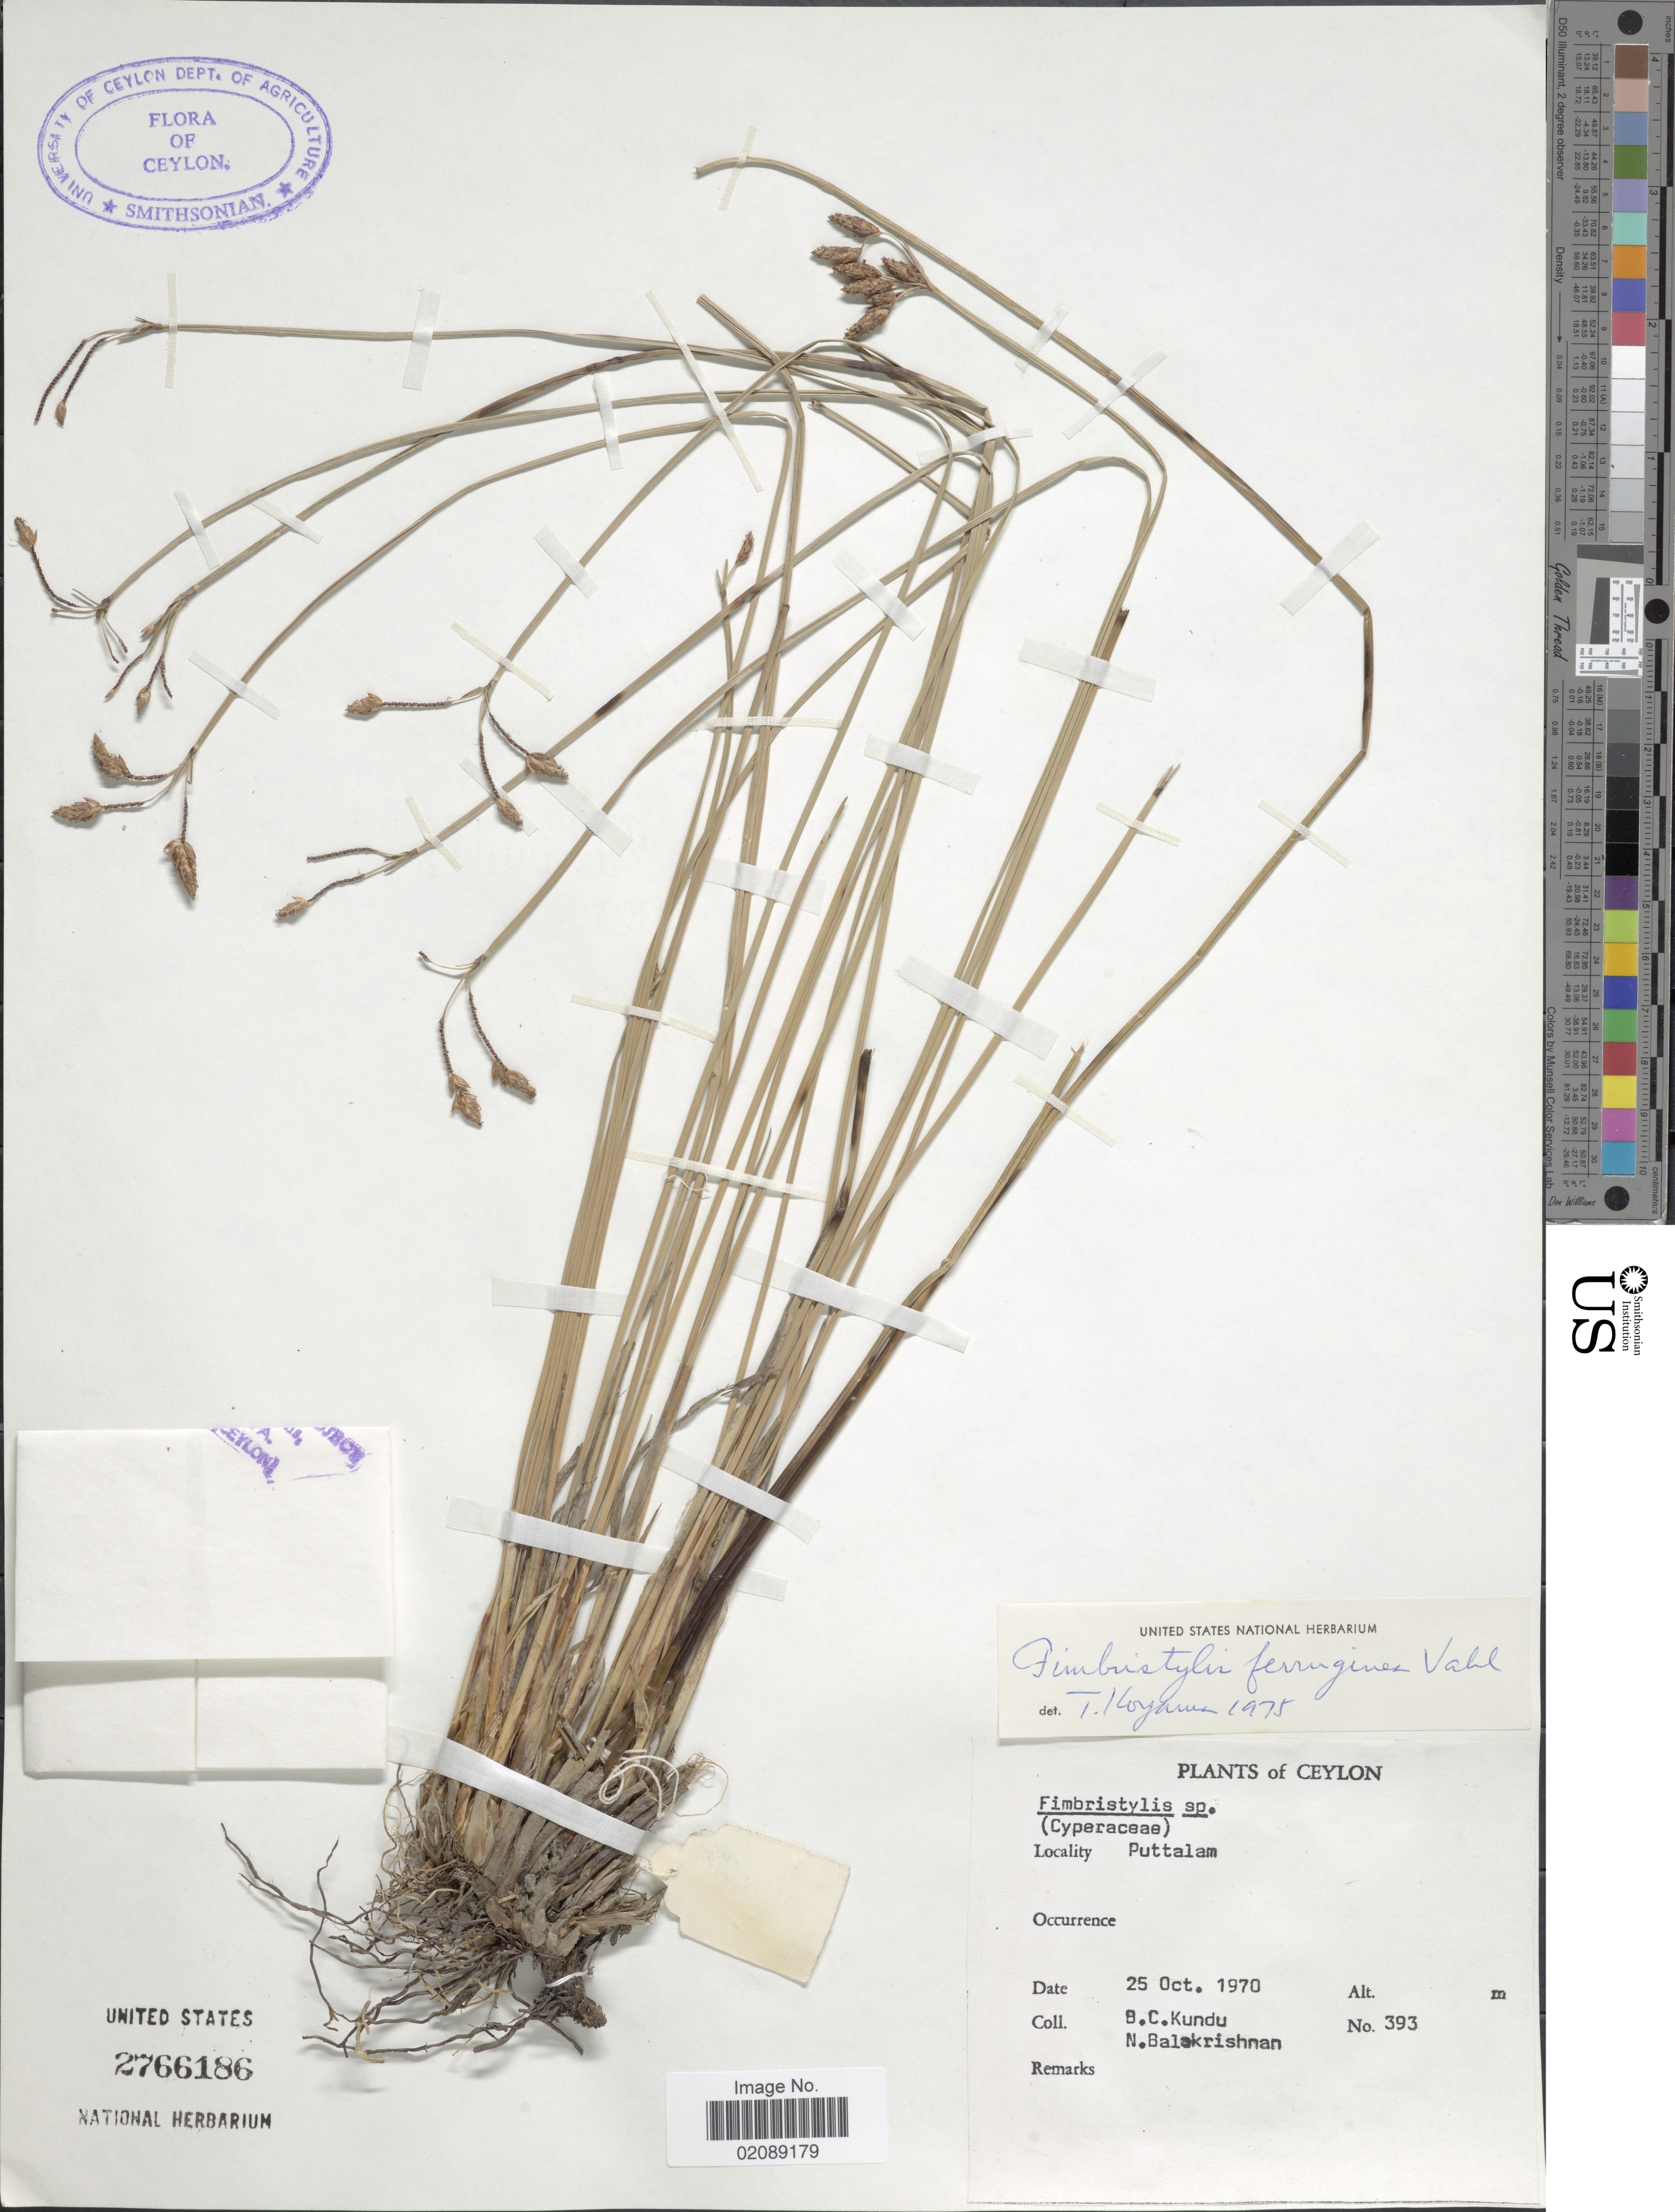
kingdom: Plantae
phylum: Tracheophyta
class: Liliopsida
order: Poales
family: Cyperaceae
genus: Fimbristylis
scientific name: Fimbristylis ferruginea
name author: (L.) Vahl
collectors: B. C. Kundu & N. Balakrishnan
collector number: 393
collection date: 1970-10-25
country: Sri Lanka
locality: Ceylon, Puttalam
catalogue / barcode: US 2766186